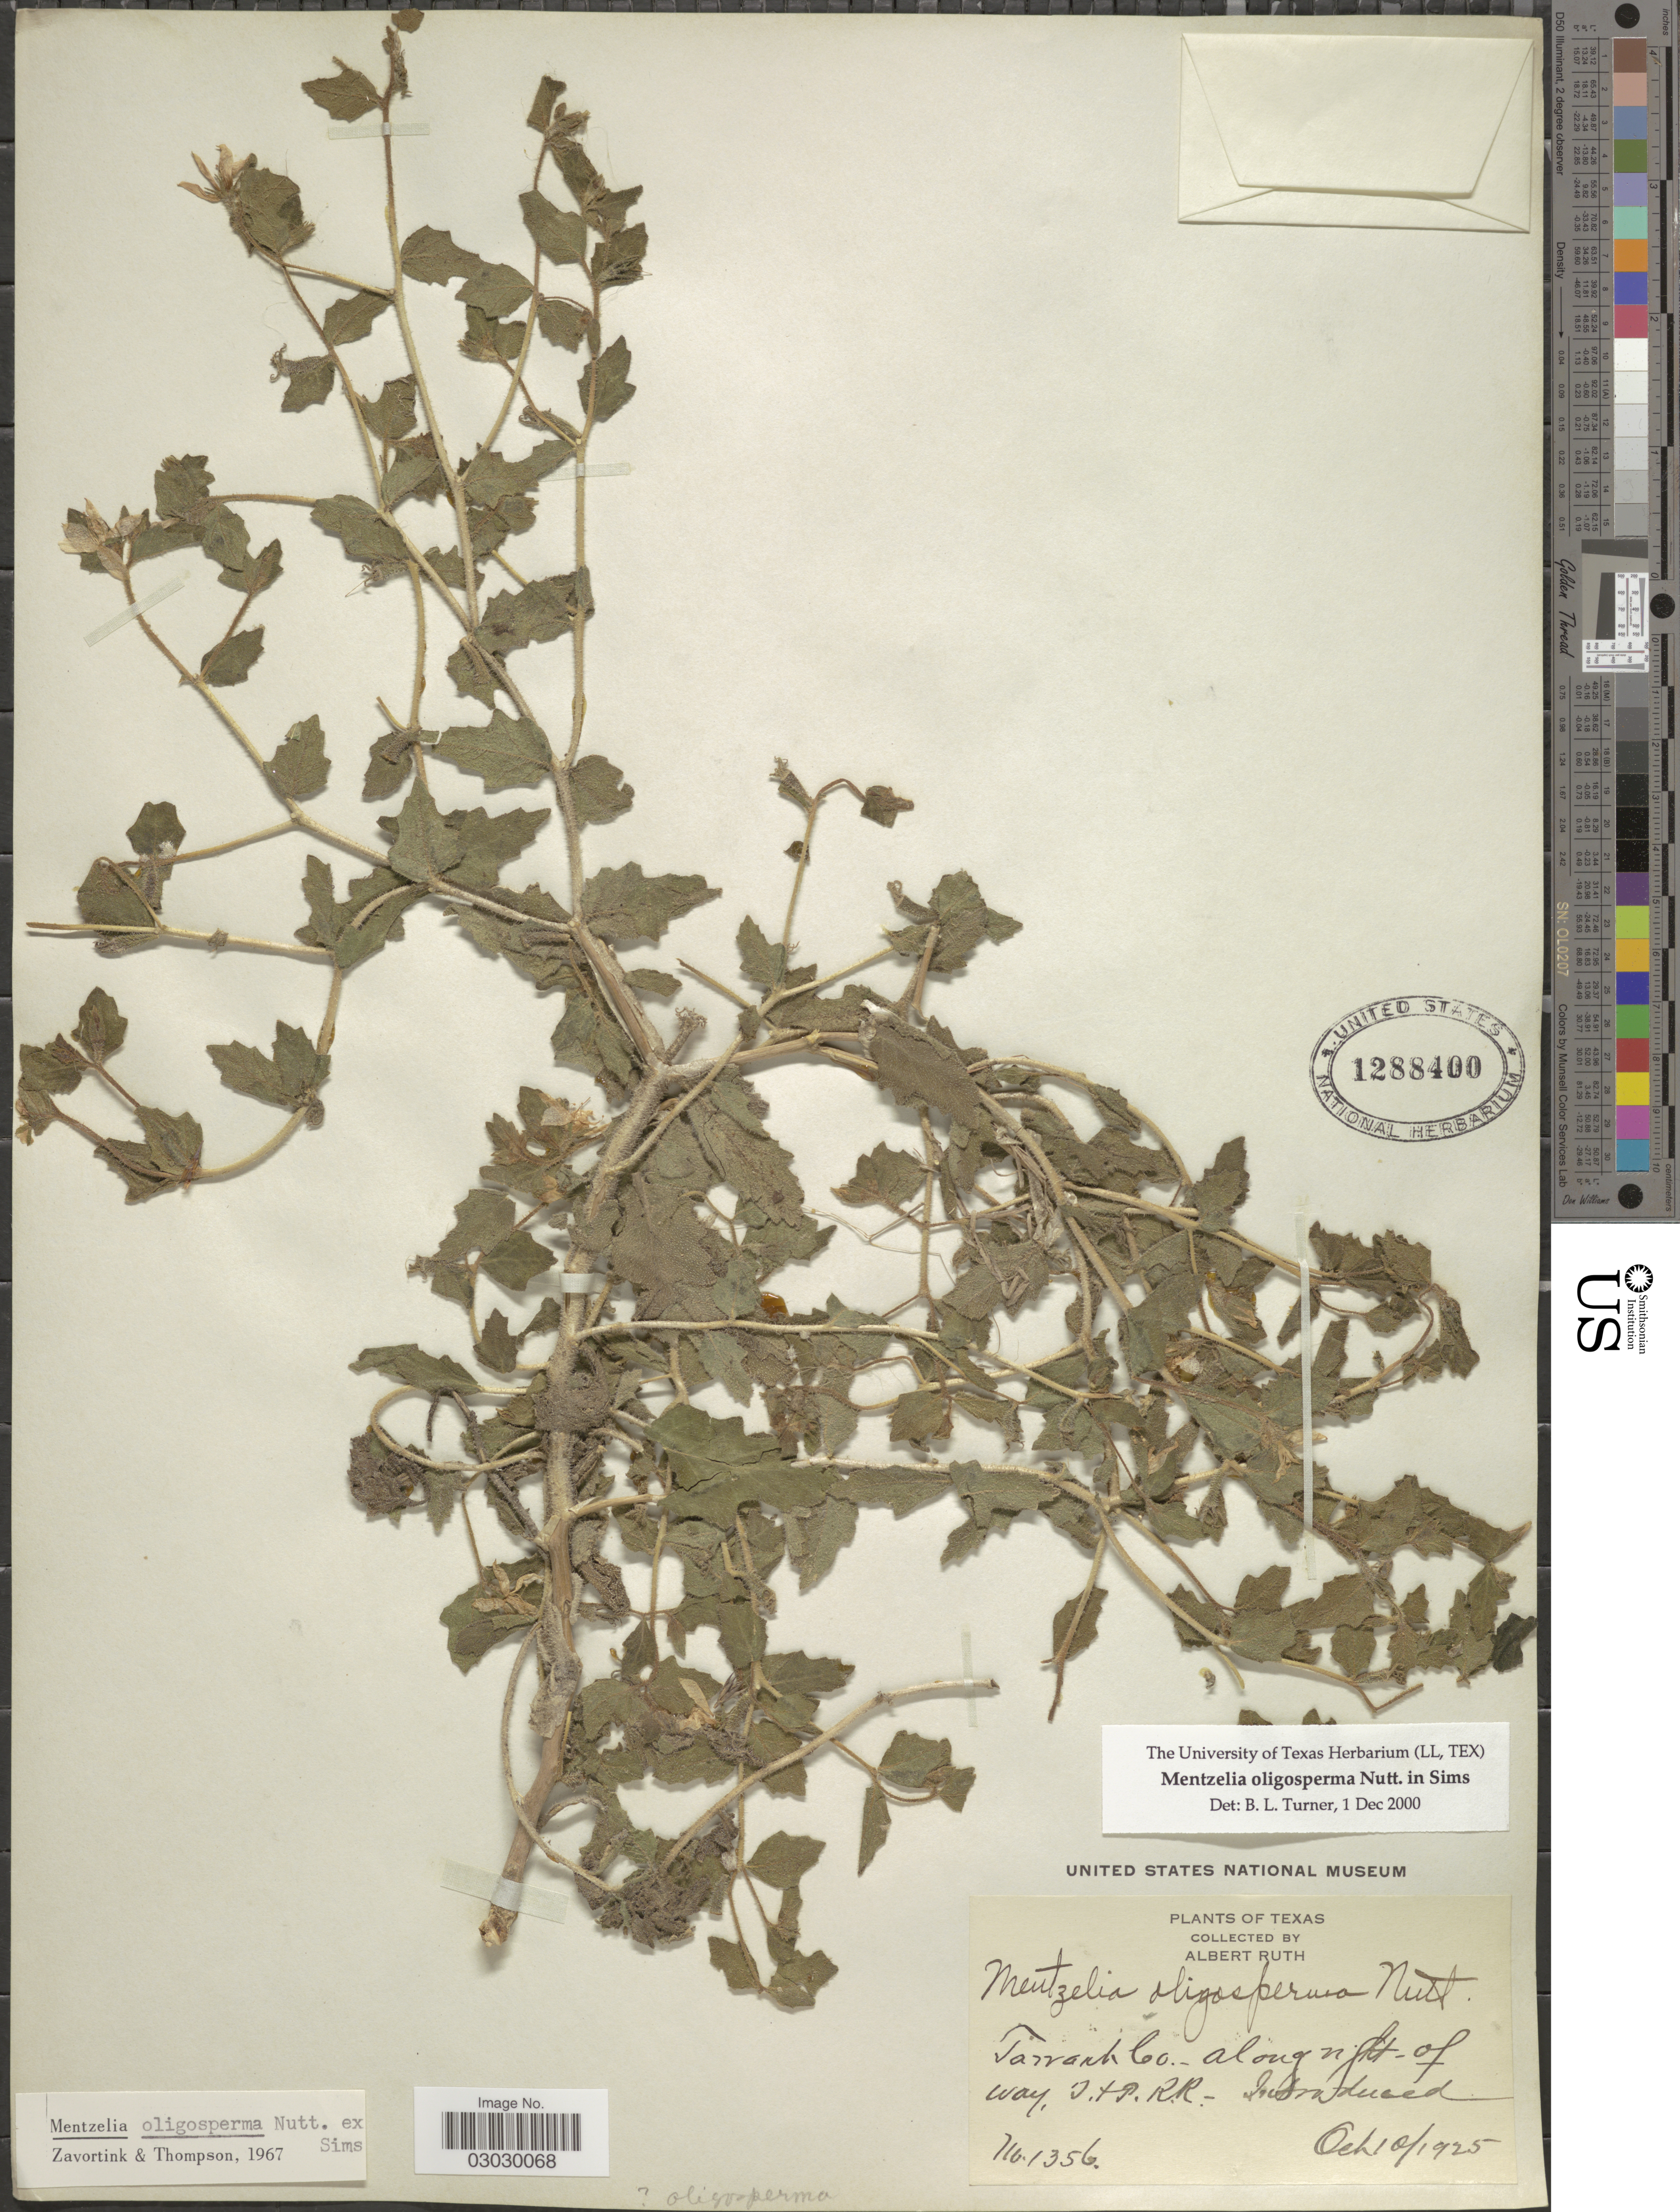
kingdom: Plantae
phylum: Tracheophyta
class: Magnoliopsida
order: Cornales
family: Loasaceae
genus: Mentzelia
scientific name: Mentzelia oligosperma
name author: Nutt. ex Sims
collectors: A. Ruth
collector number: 1356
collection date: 1925-10-10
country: United States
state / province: Texas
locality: Tarrant Co.-along right-of way I.+P. R.R.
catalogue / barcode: US 1288400